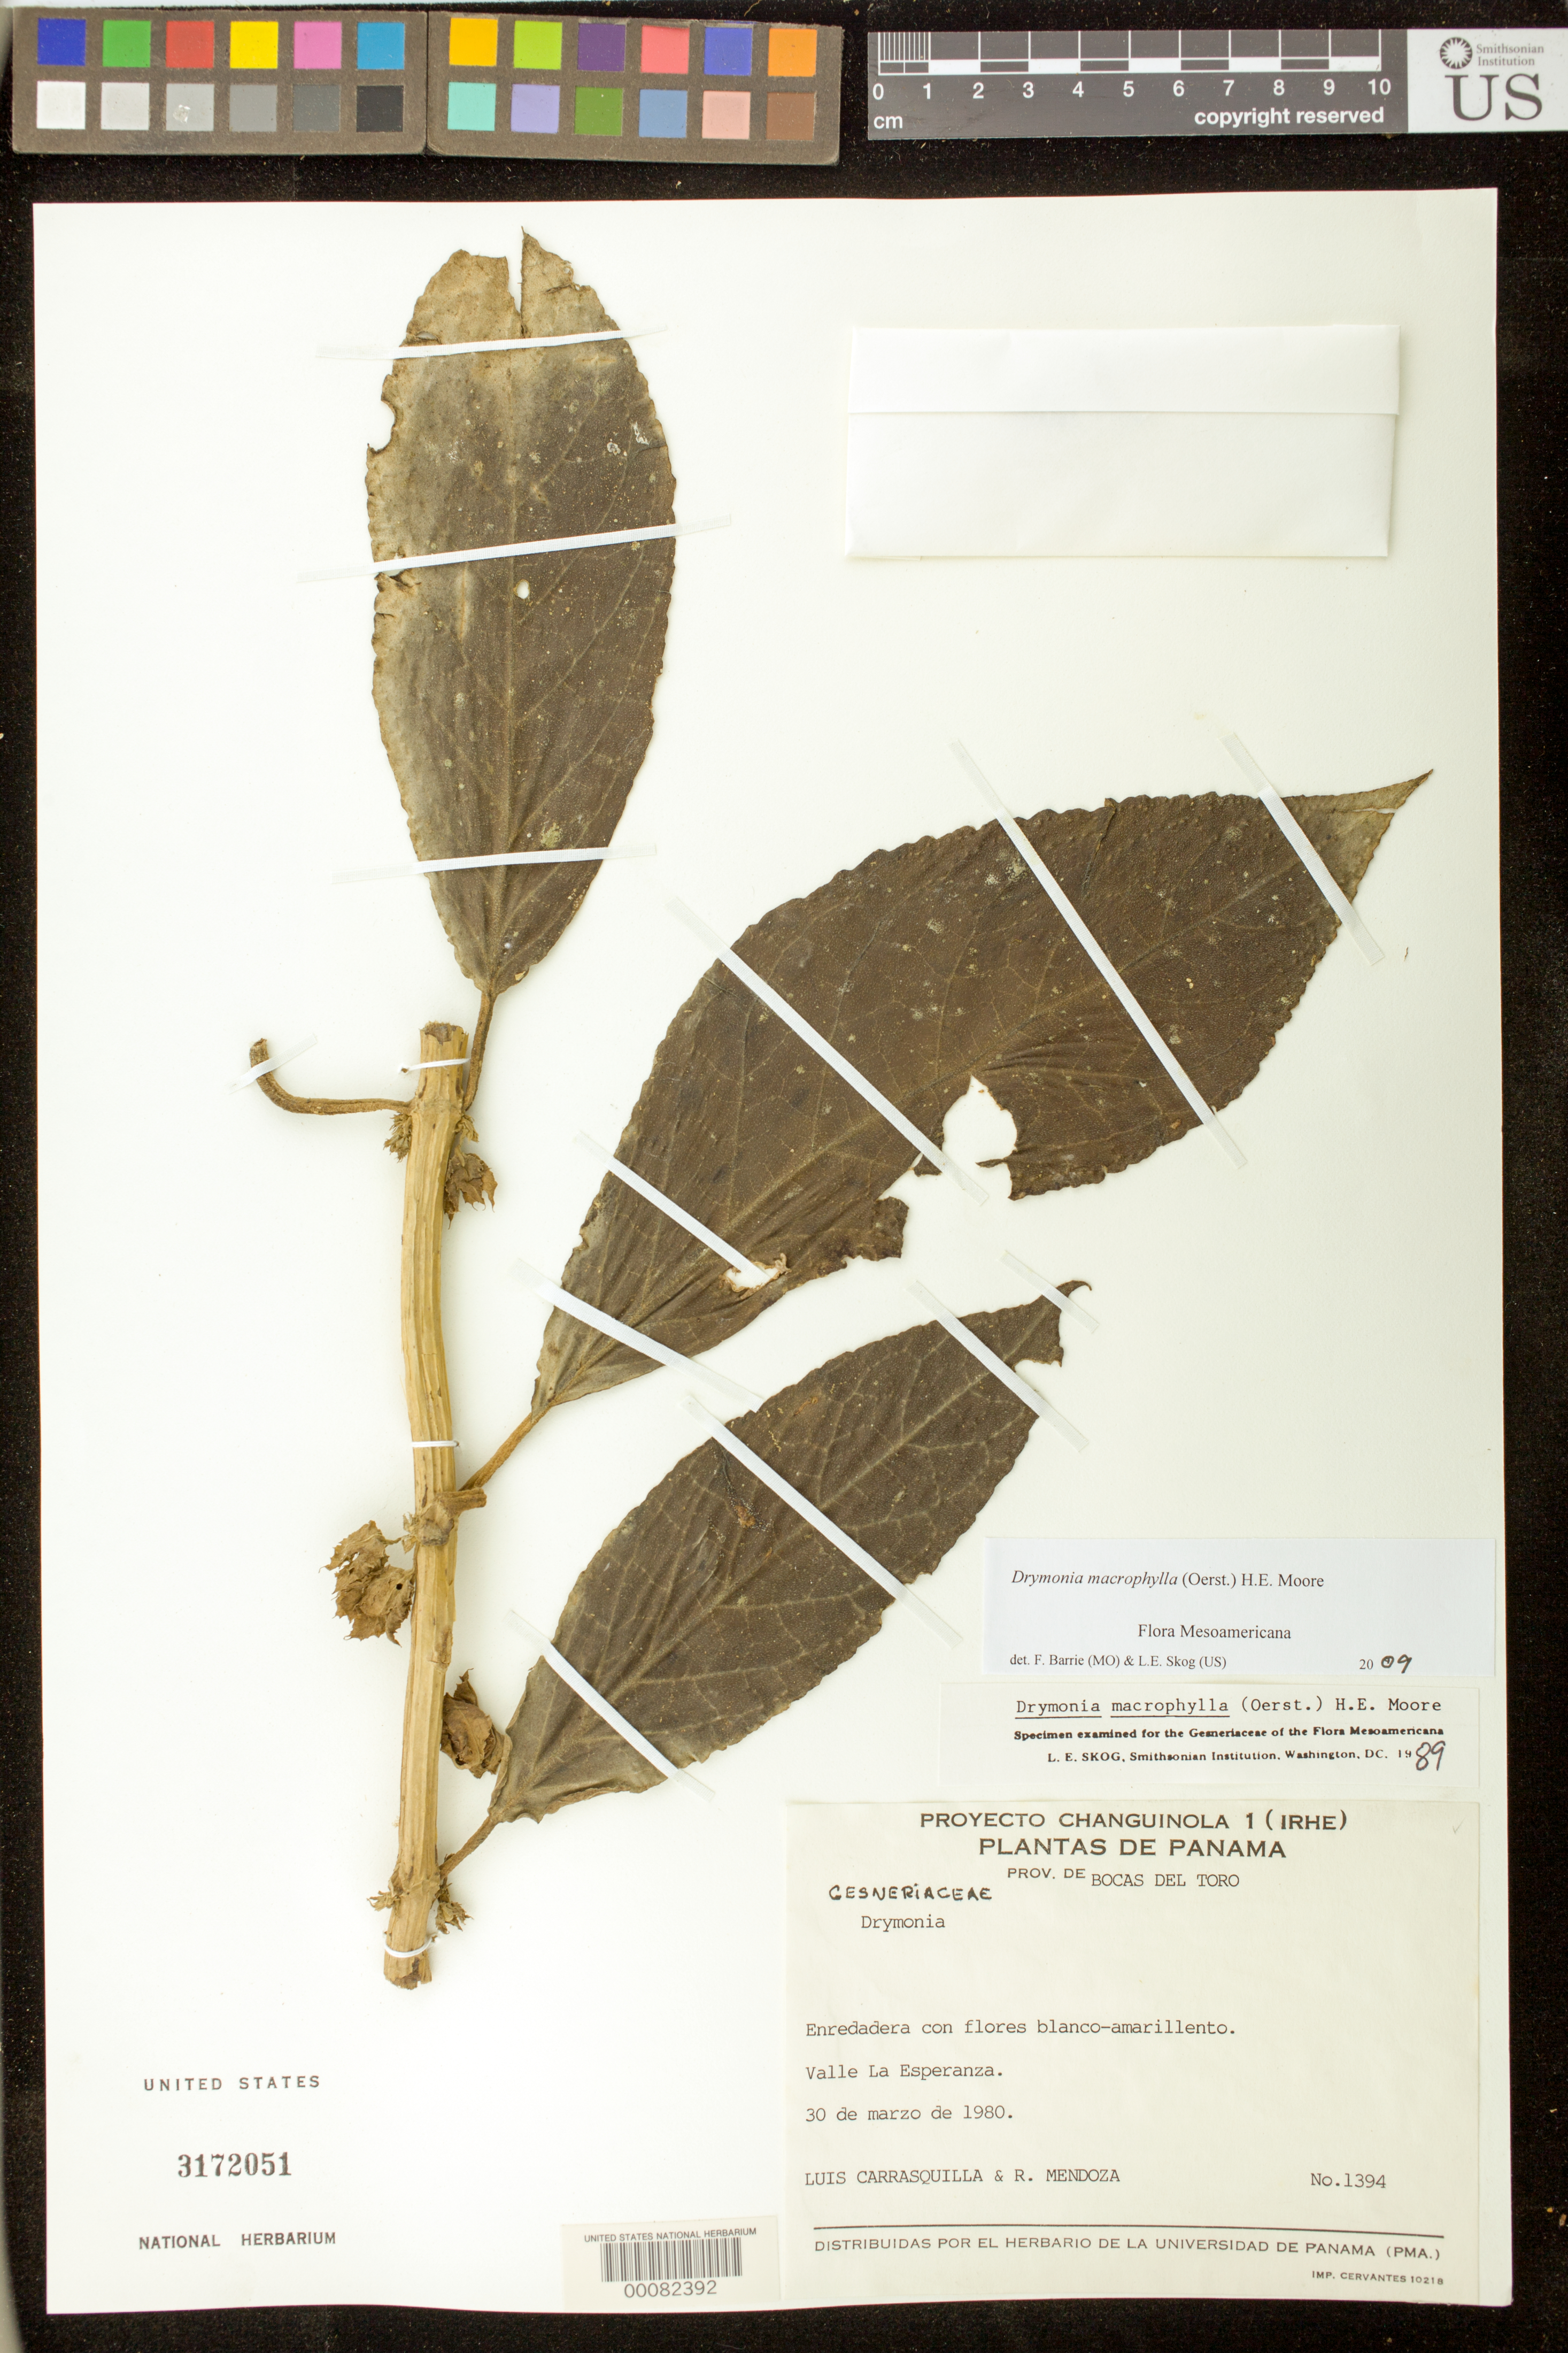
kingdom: Plantae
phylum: Tracheophyta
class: Magnoliopsida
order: Lamiales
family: Gesneriaceae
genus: Drymonia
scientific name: Drymonia macrophylla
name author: (Oerst.) H.E. Moore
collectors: L. Carrasquilla & R. Mendoza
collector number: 1394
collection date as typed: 30 Mar 1980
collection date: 1980-03-30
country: Panama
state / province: Bocas del Toro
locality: Valle la Esperanza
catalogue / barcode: US 3172051